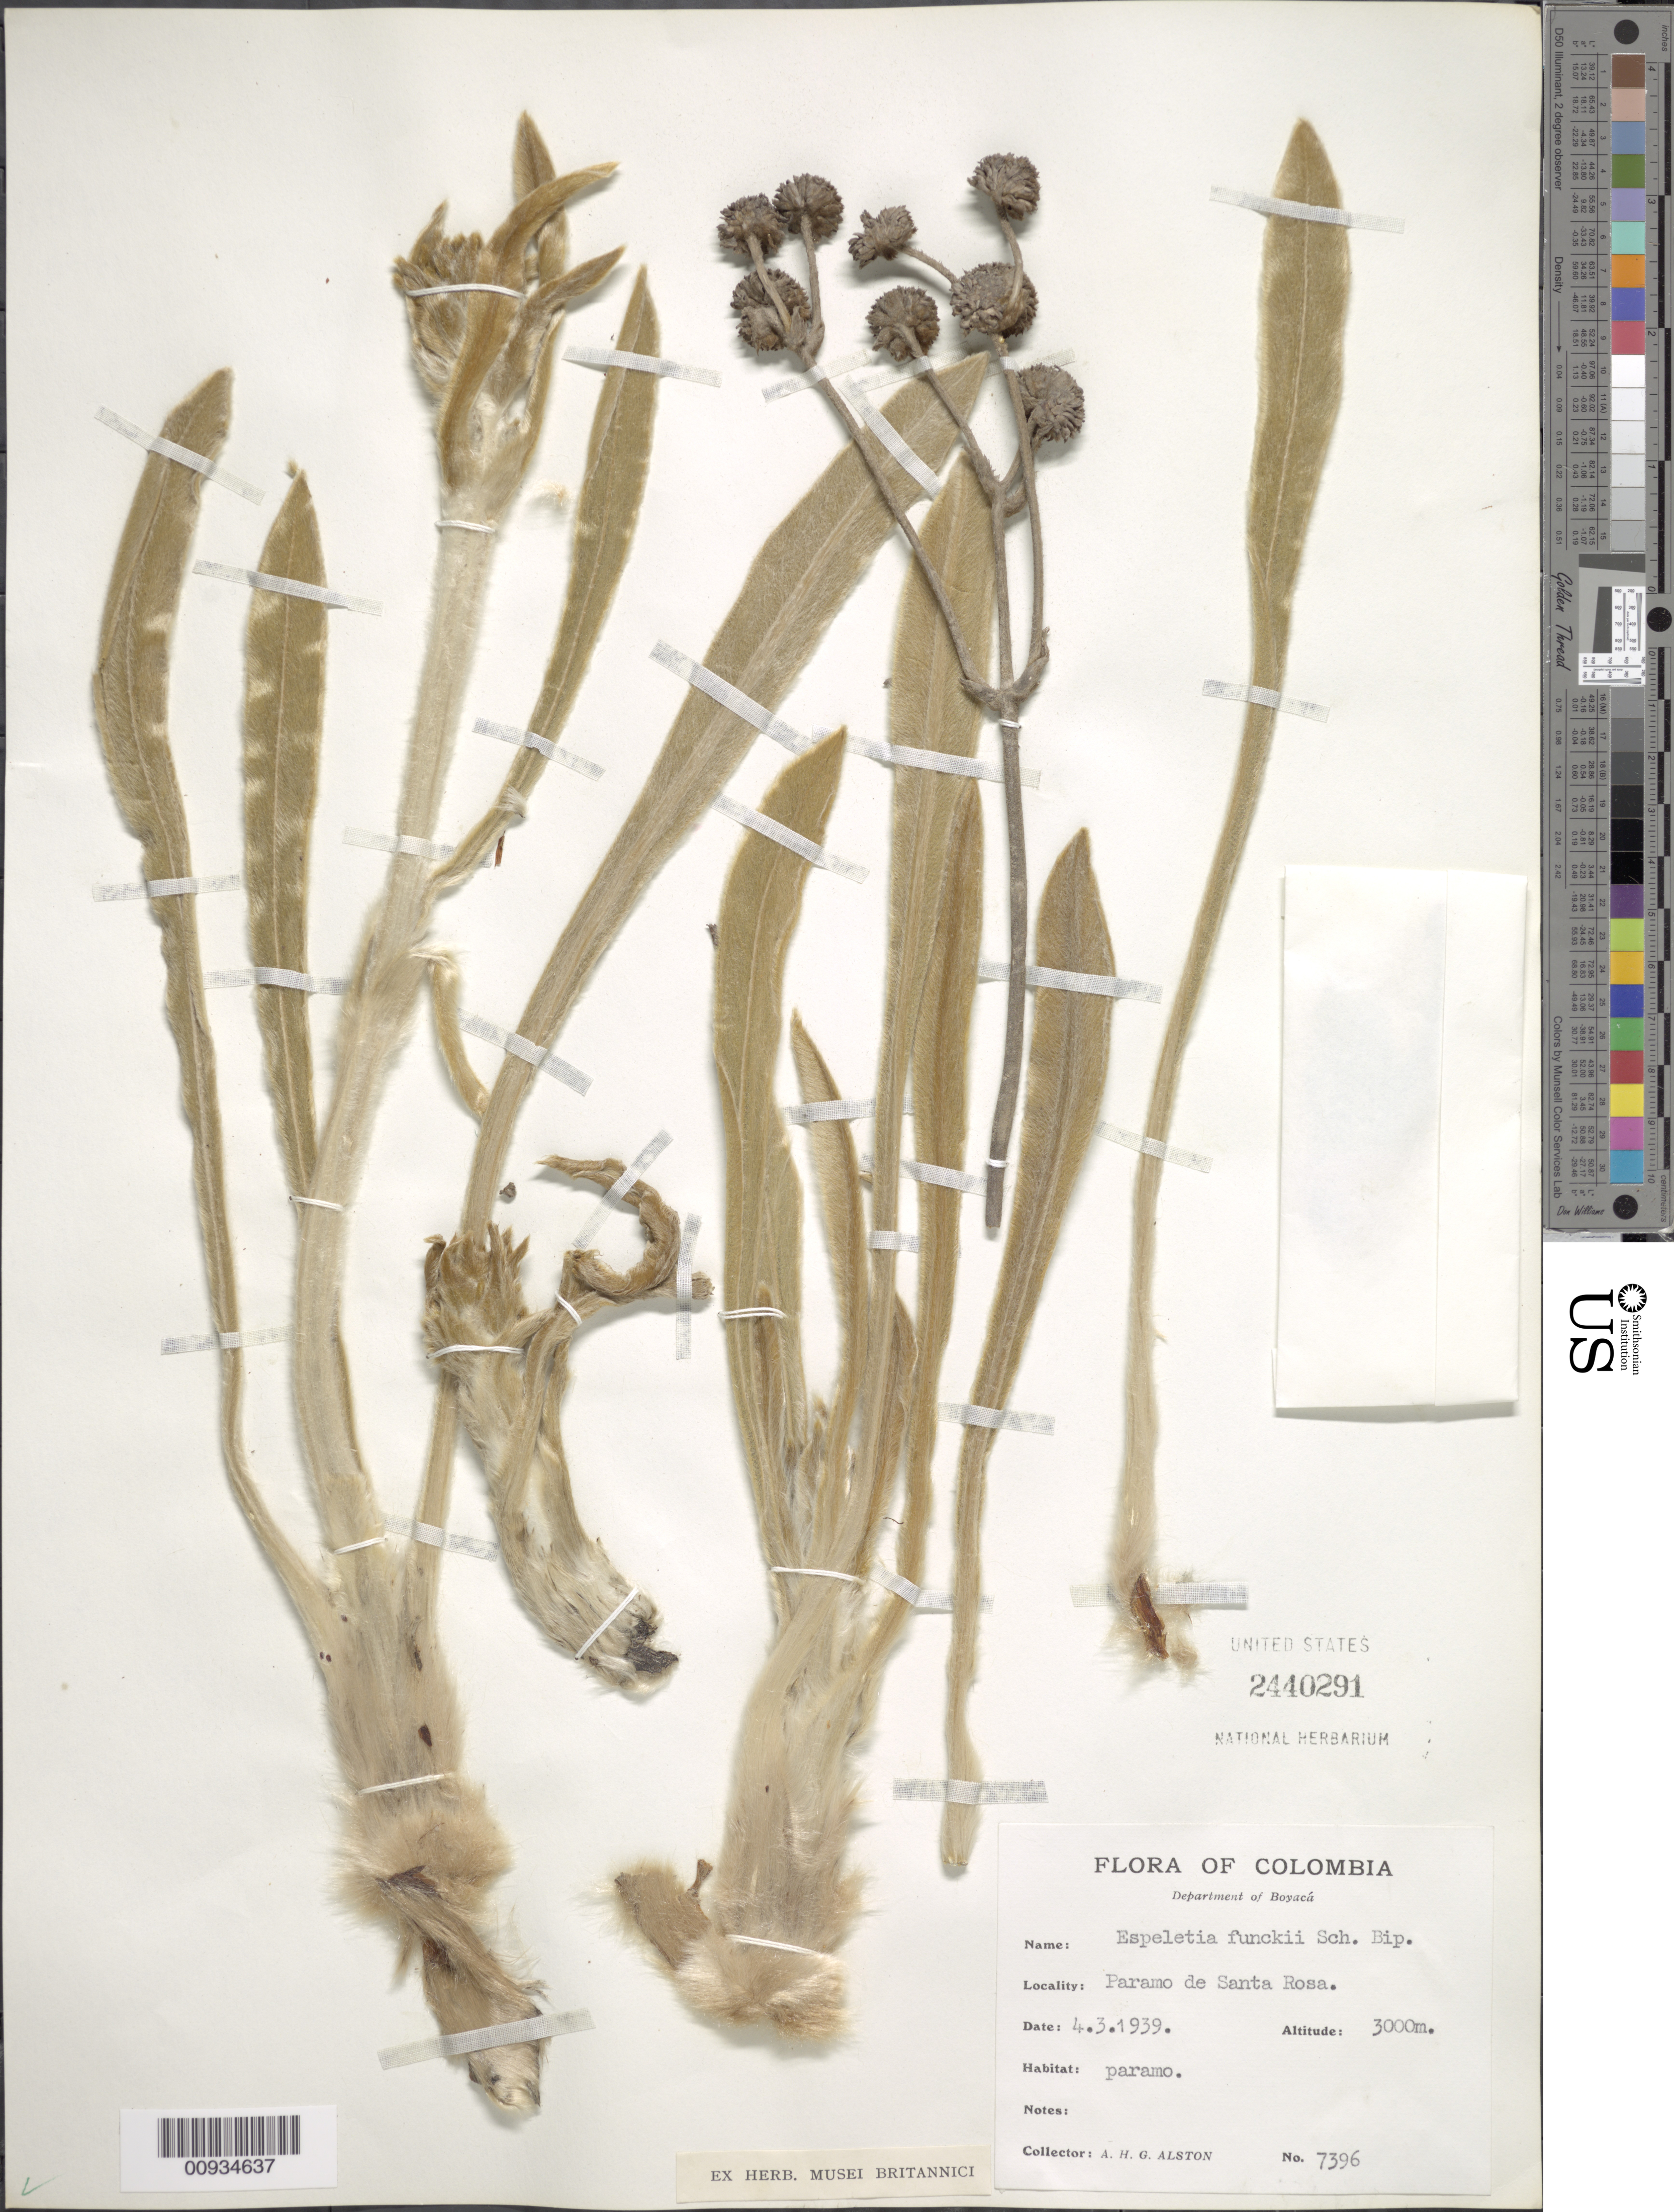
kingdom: Plantae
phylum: Tracheophyta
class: Magnoliopsida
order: Asterales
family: Asteraceae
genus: Espeletiopsis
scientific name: Espeletiopsis funckii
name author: (Sch. Bip. ex Wedd.) Cuatrec.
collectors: A. H. Alston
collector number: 7396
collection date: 1939-03-04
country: Colombia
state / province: Boyacá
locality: Department of Boyacá. Paramo de Santa Rosa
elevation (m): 3000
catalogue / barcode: US 2440291